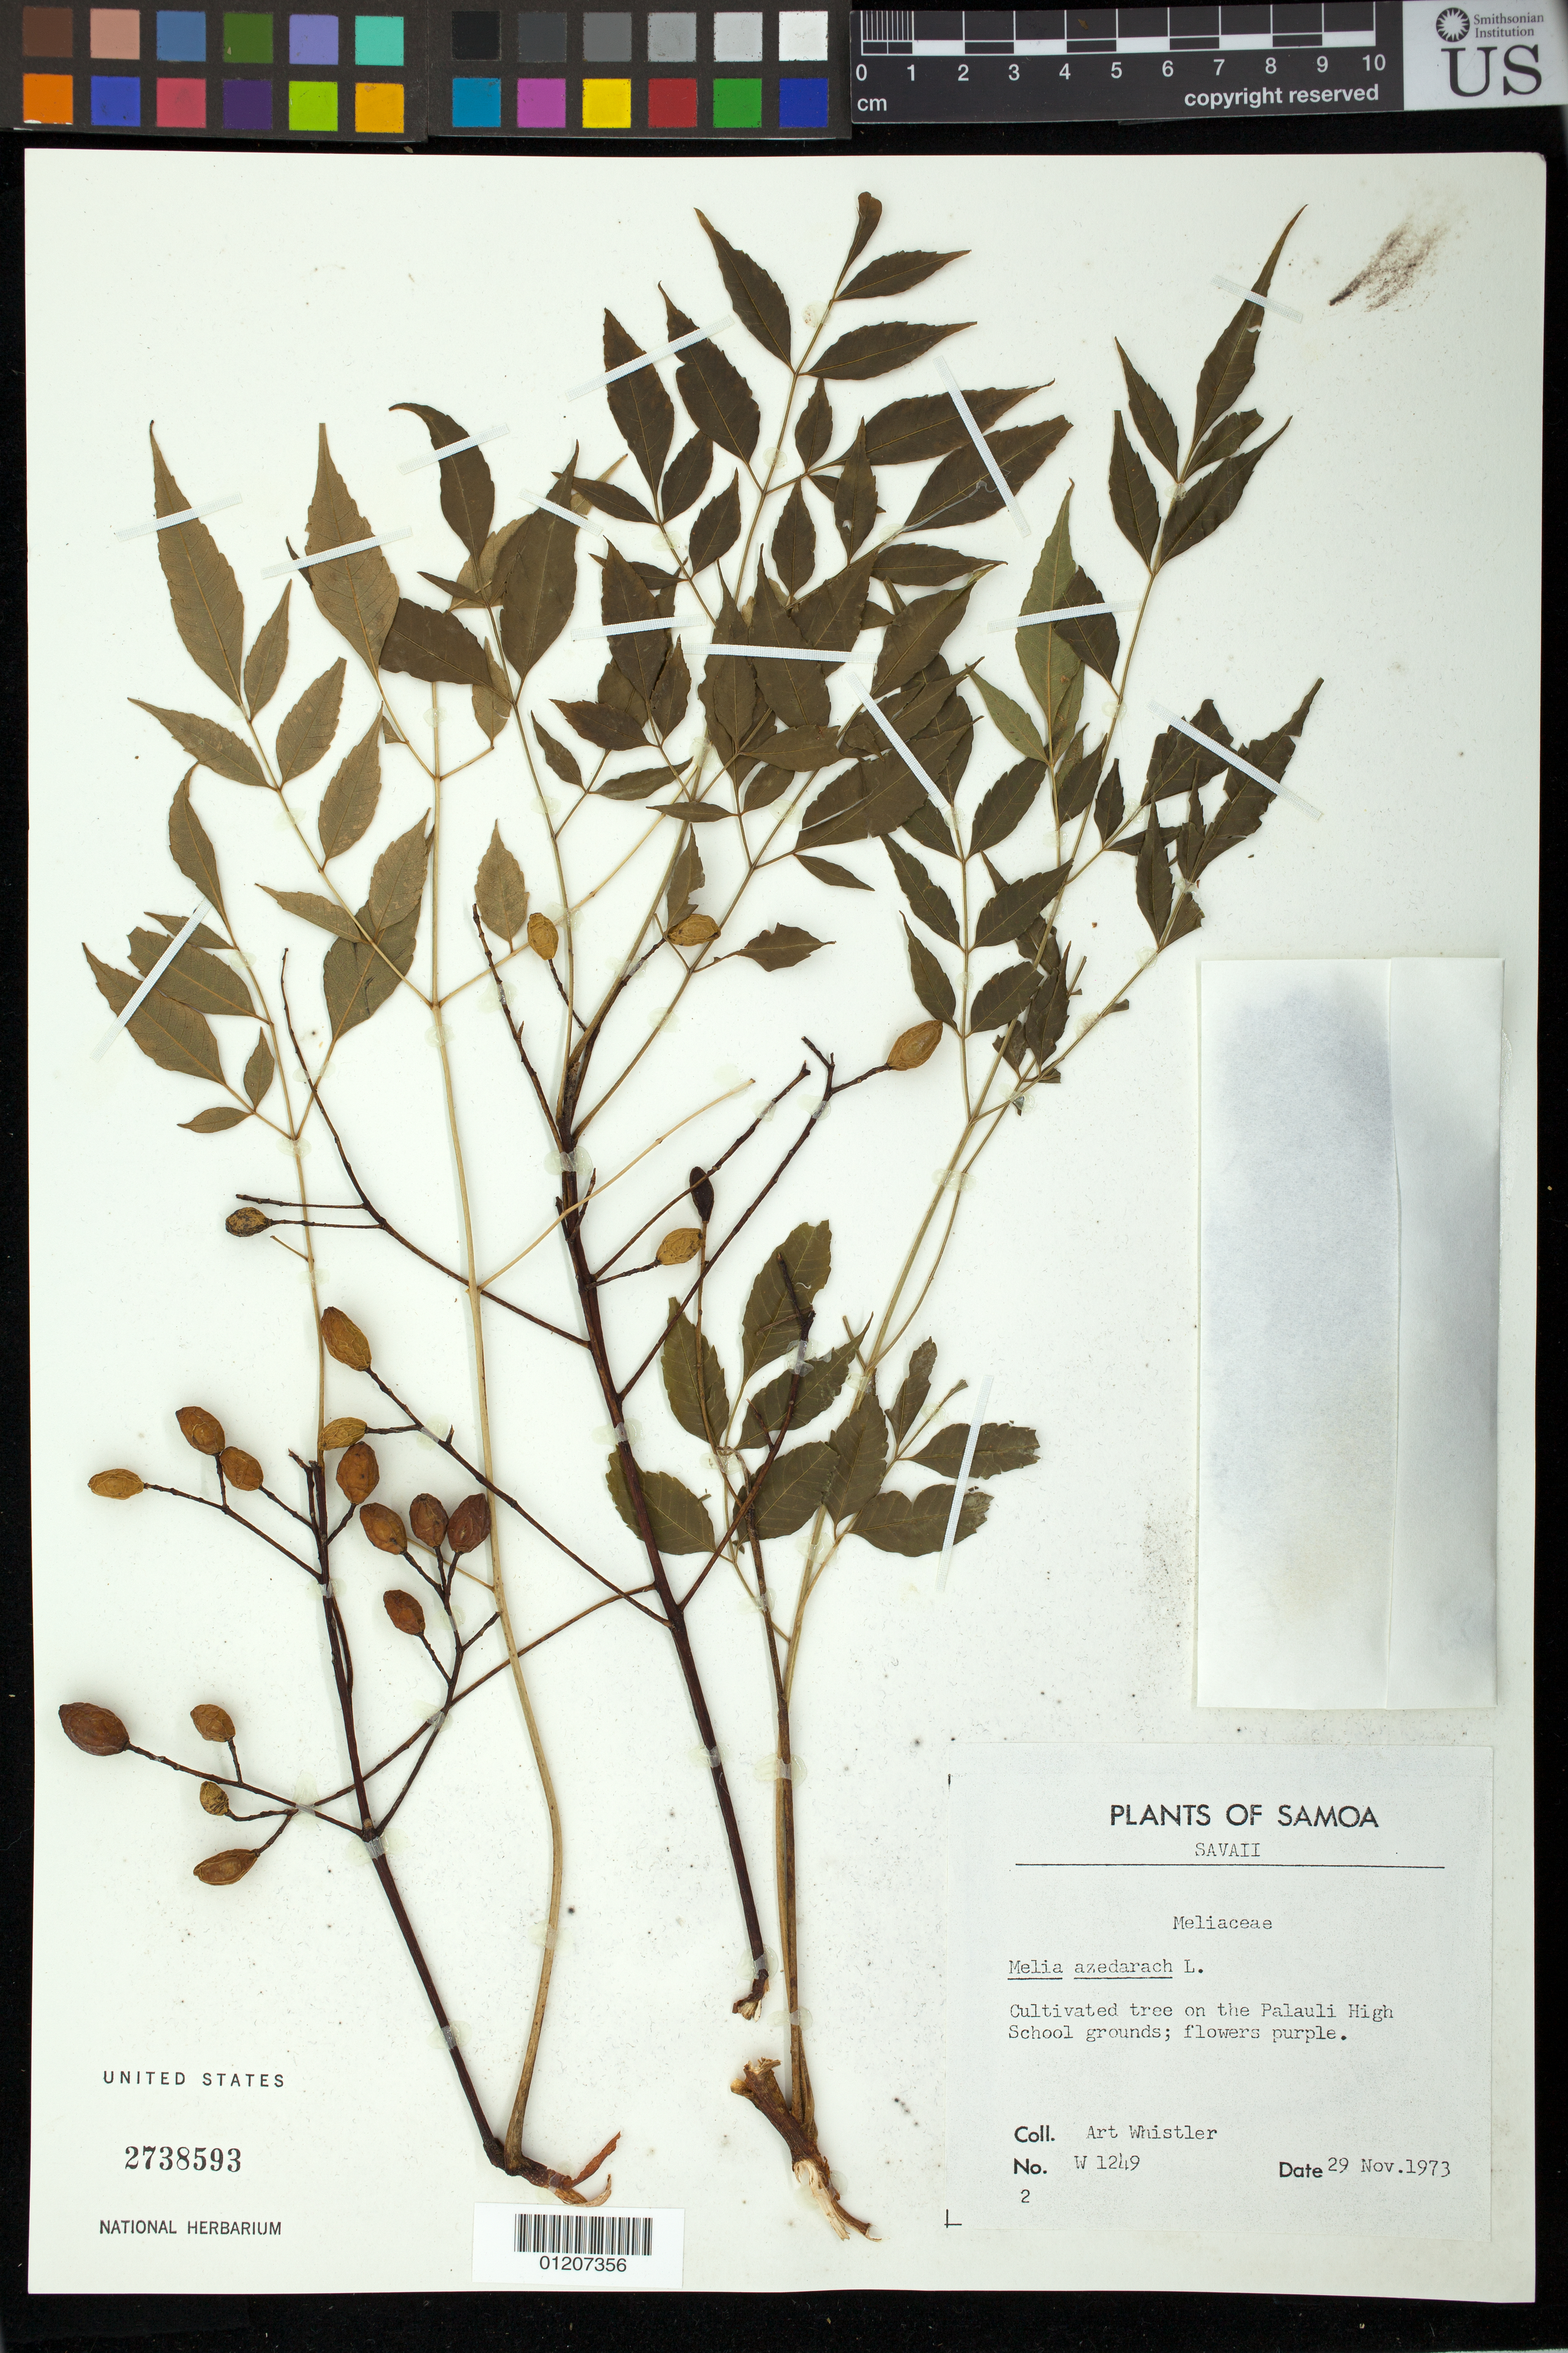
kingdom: Plantae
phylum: Tracheophyta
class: Magnoliopsida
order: Sapindales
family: Meliaceae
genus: Melia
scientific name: Melia azedarach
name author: L.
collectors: A. Whistler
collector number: W 1249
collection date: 1973-11-29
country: Samoa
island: Savai'i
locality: On the Palauli High school ground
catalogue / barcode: US 2738593